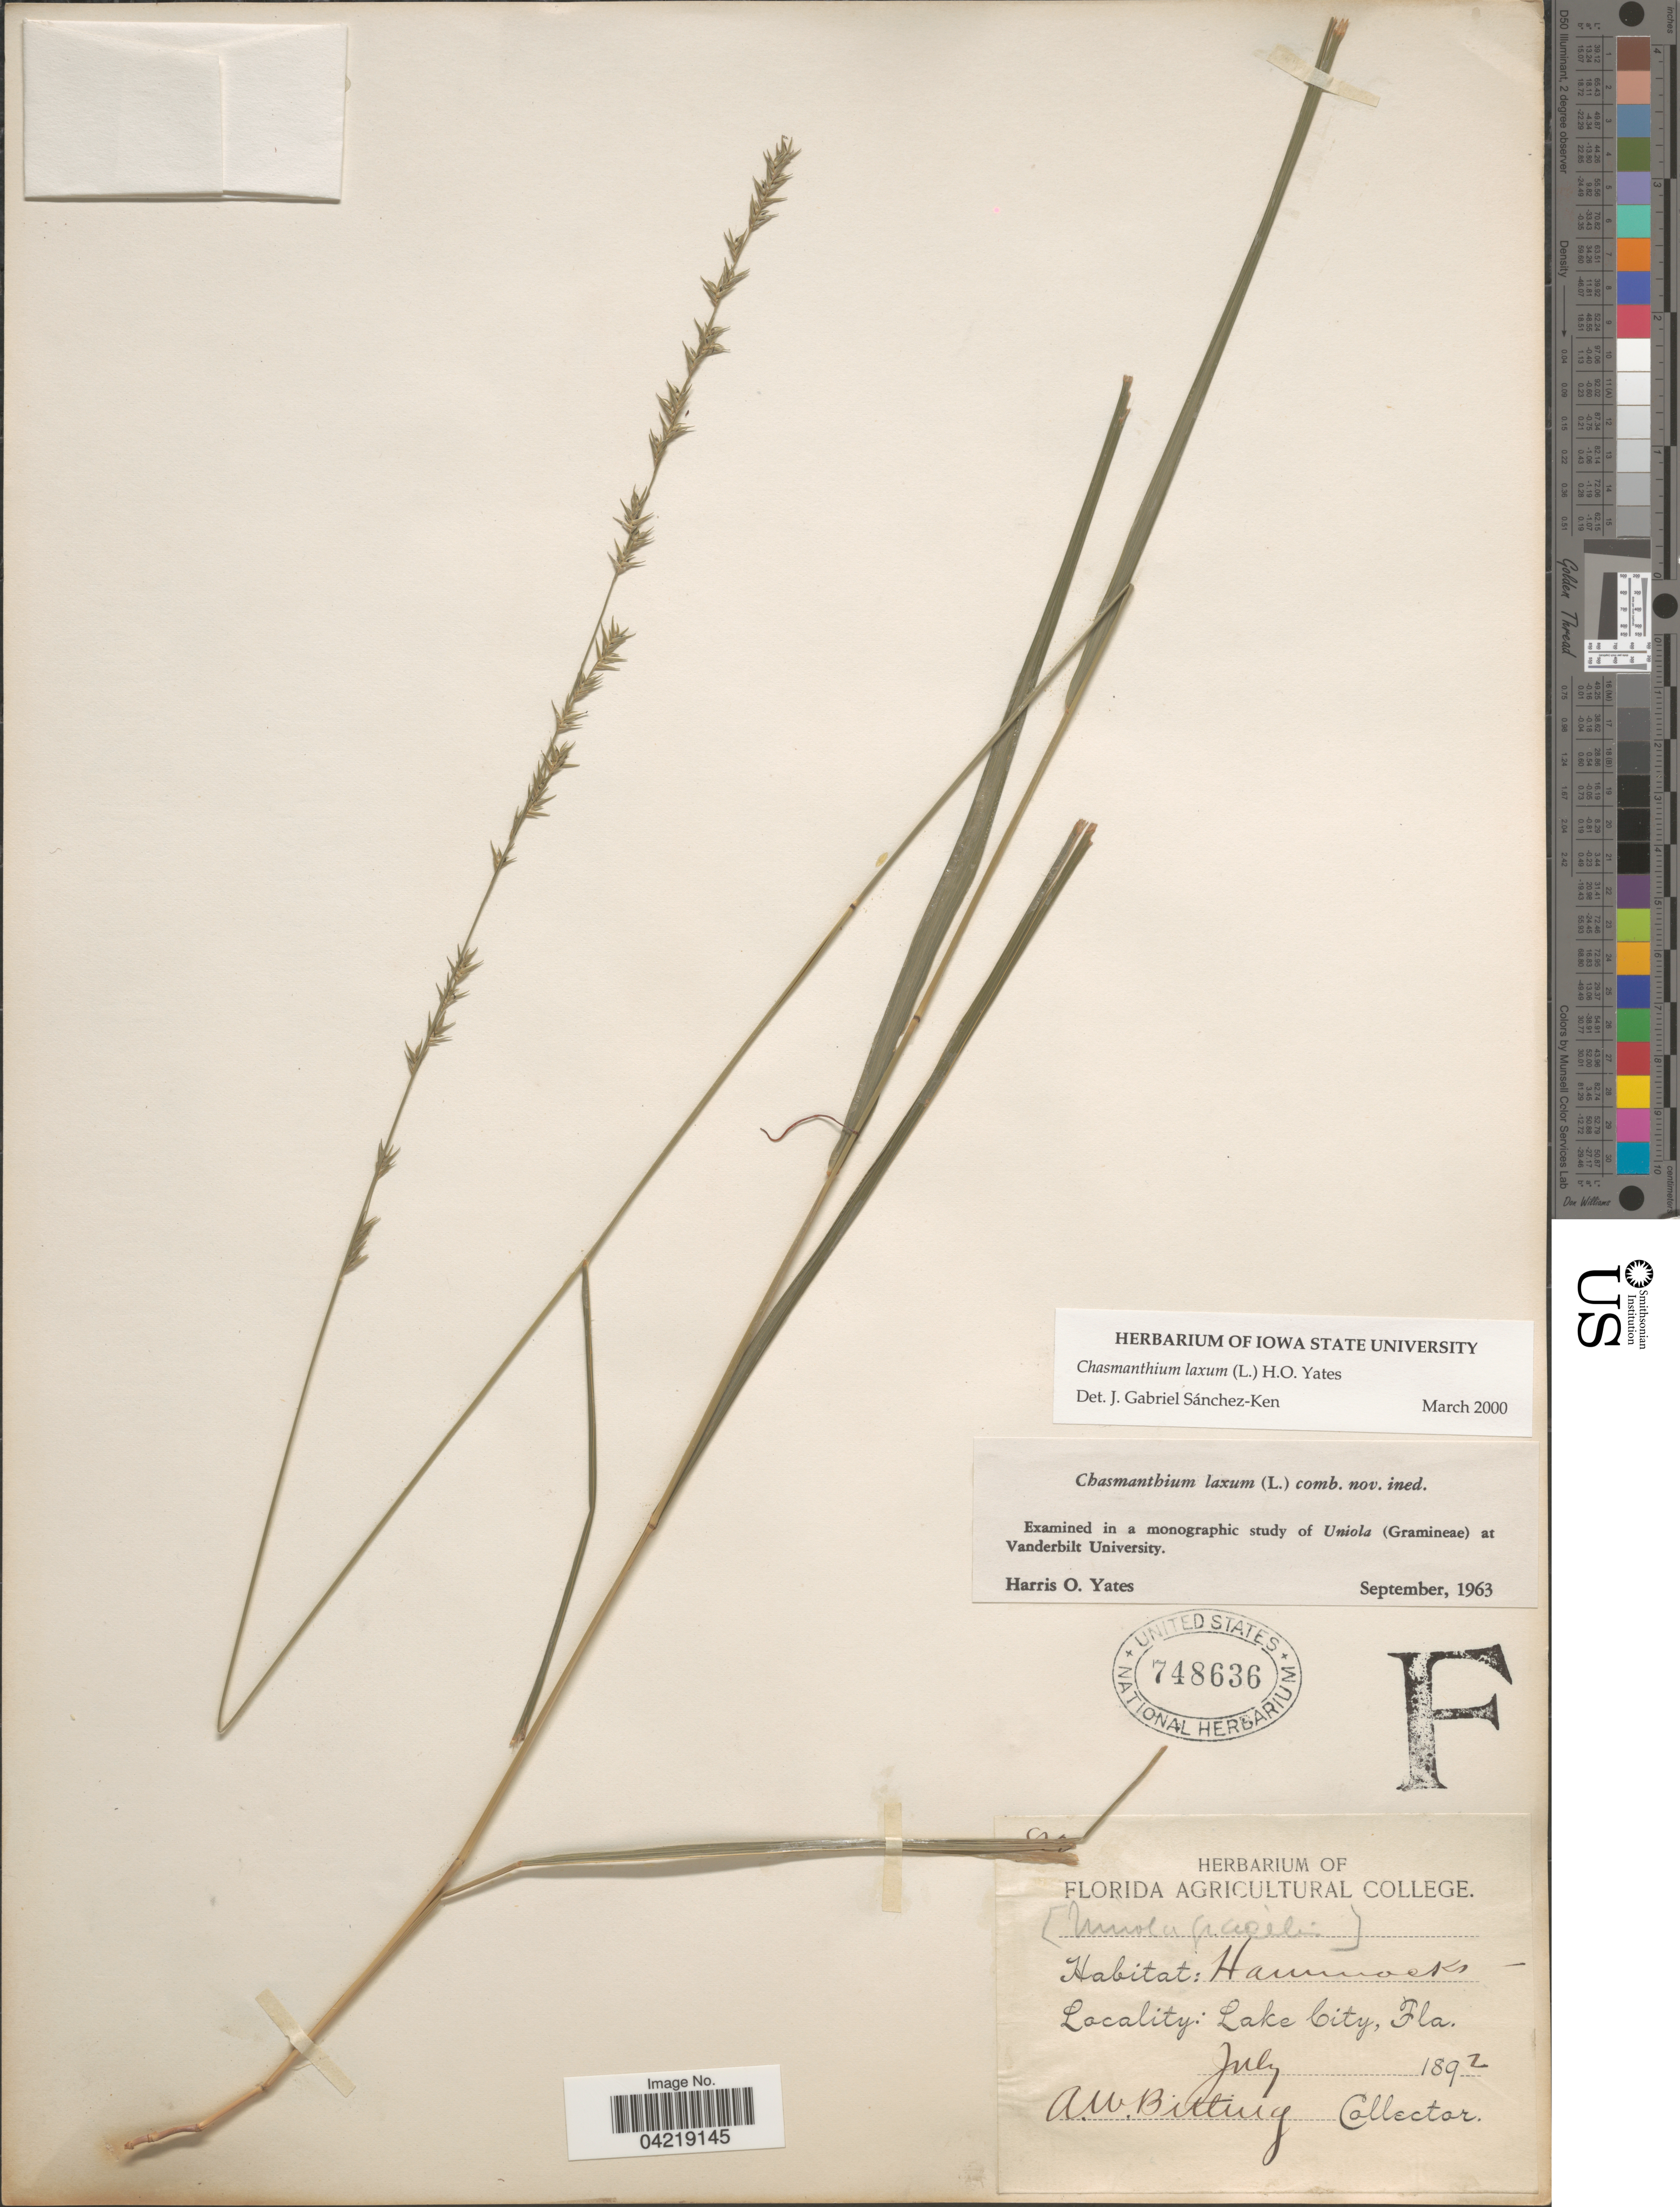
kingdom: Plantae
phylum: Tracheophyta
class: Liliopsida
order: Poales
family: Poaceae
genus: Chasmanthium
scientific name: Chasmanthium laxum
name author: (L.) H.O. Yates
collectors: A. Bitting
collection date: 1892-07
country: United States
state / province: Florida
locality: Hammocks. Lake City.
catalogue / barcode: US 748636